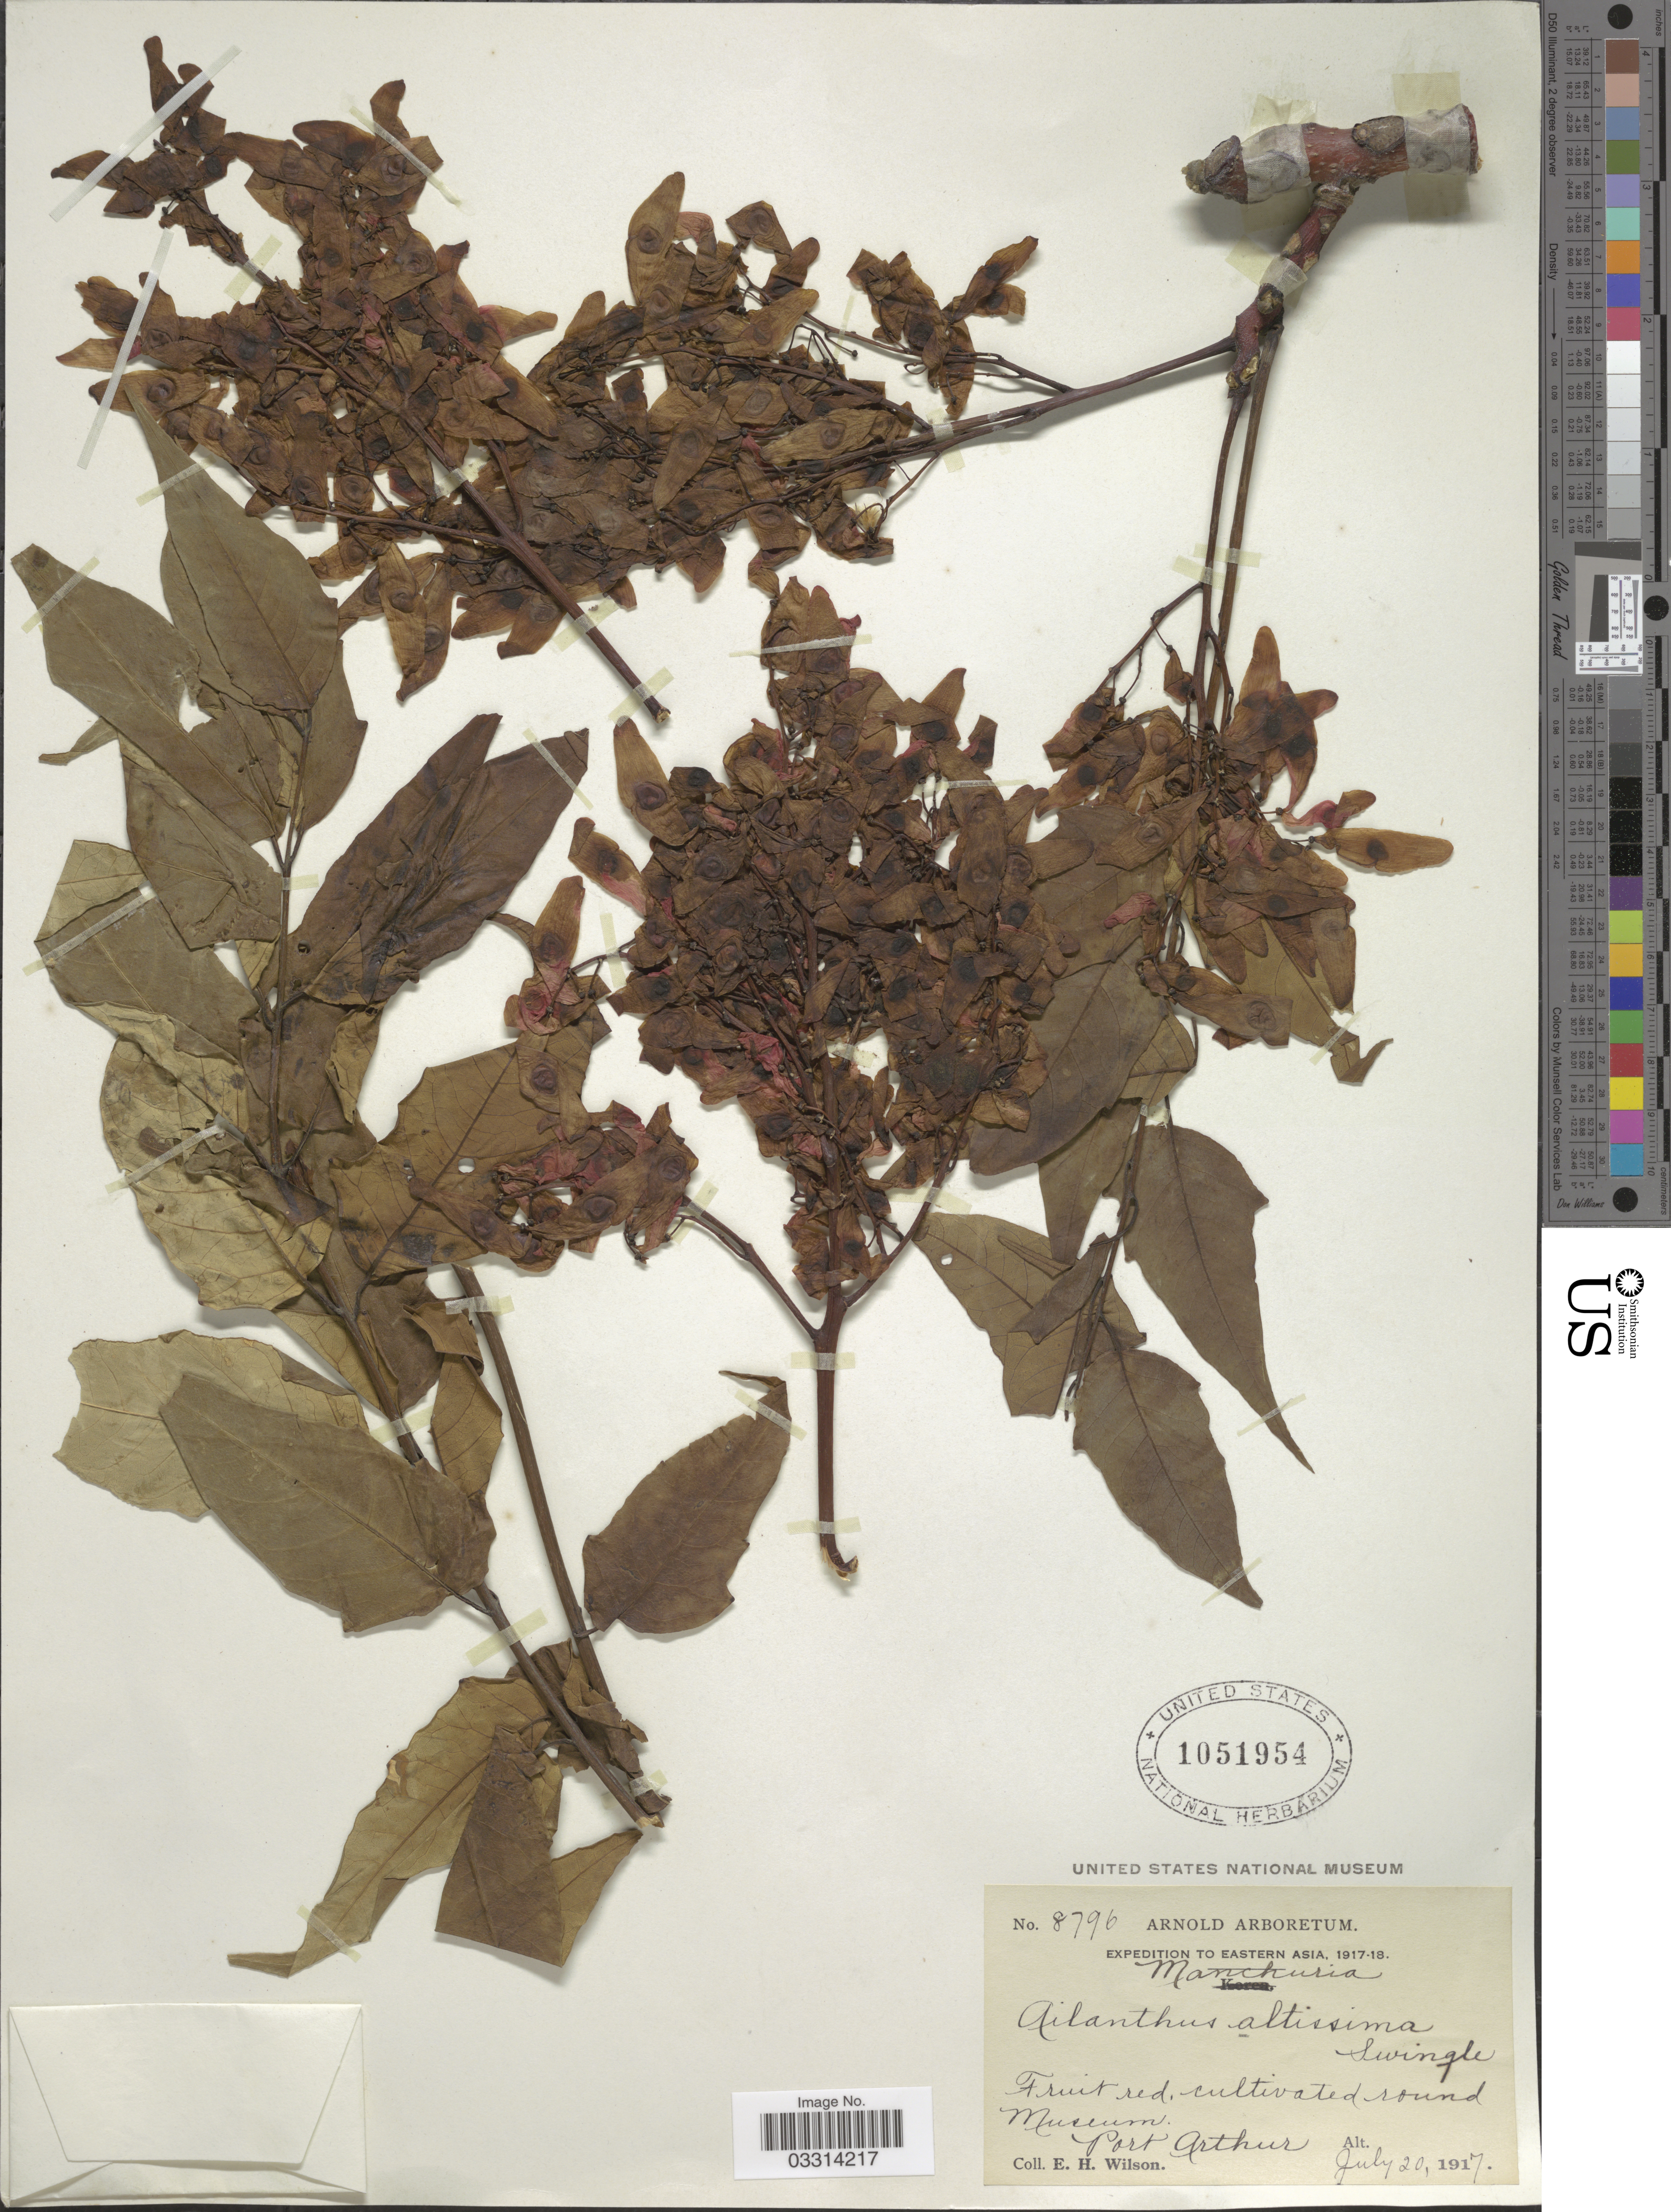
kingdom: Plantae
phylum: Tracheophyta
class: Magnoliopsida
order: Sapindales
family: Simaroubaceae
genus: Ailanthus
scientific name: Ailanthus altissima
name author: (Mill.) Swingle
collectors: E. Wilson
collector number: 8796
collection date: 1917-07-20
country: China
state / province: Liaoning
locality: Eastern Asia. Manchuria. Cultivated round Museum. Port Arthur.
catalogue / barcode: US 1051954